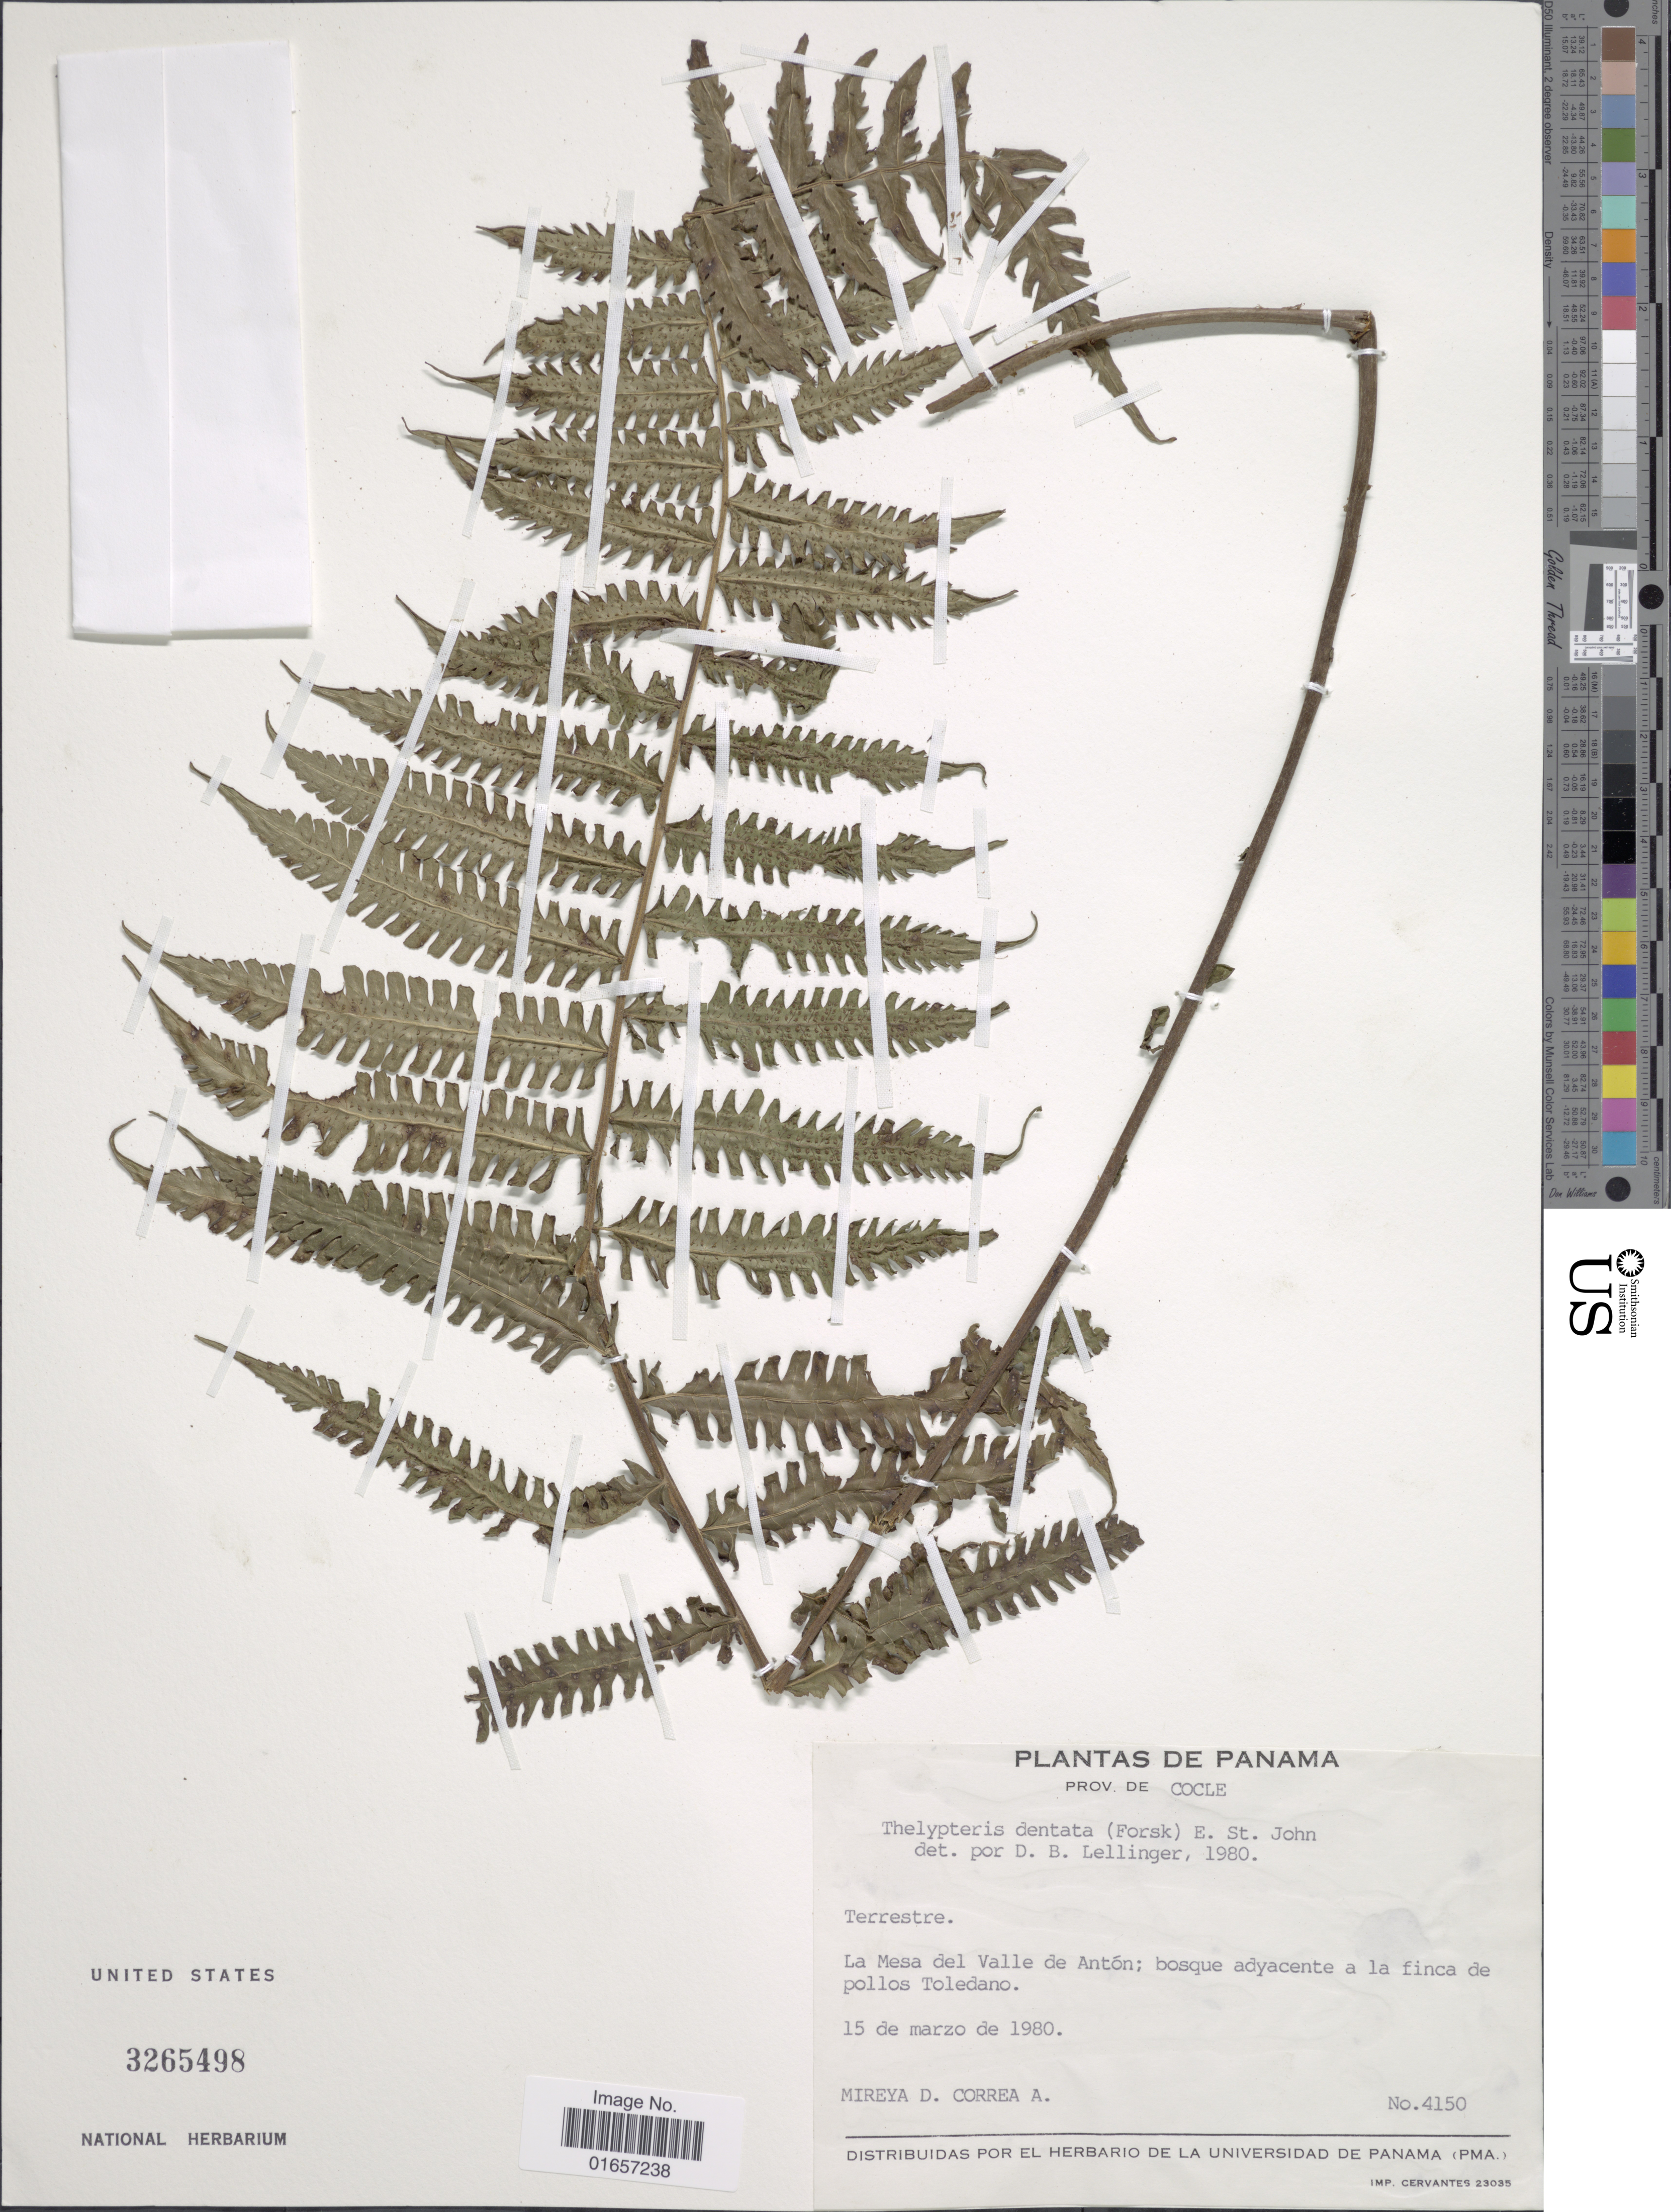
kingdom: Plantae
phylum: Tracheophyta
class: Polypodiopsida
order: Polypodiales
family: Thelypteridaceae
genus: Christella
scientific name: Christella dentata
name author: (Forssk.) Brownsey & Jermy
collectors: M. D. Corrêa-A.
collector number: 4150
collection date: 1980-03-15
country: Panama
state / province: Coclé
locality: La Mesa del Valle de Antón; bosque adyacente a la finca de pollos Toledano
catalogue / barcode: US 3265498